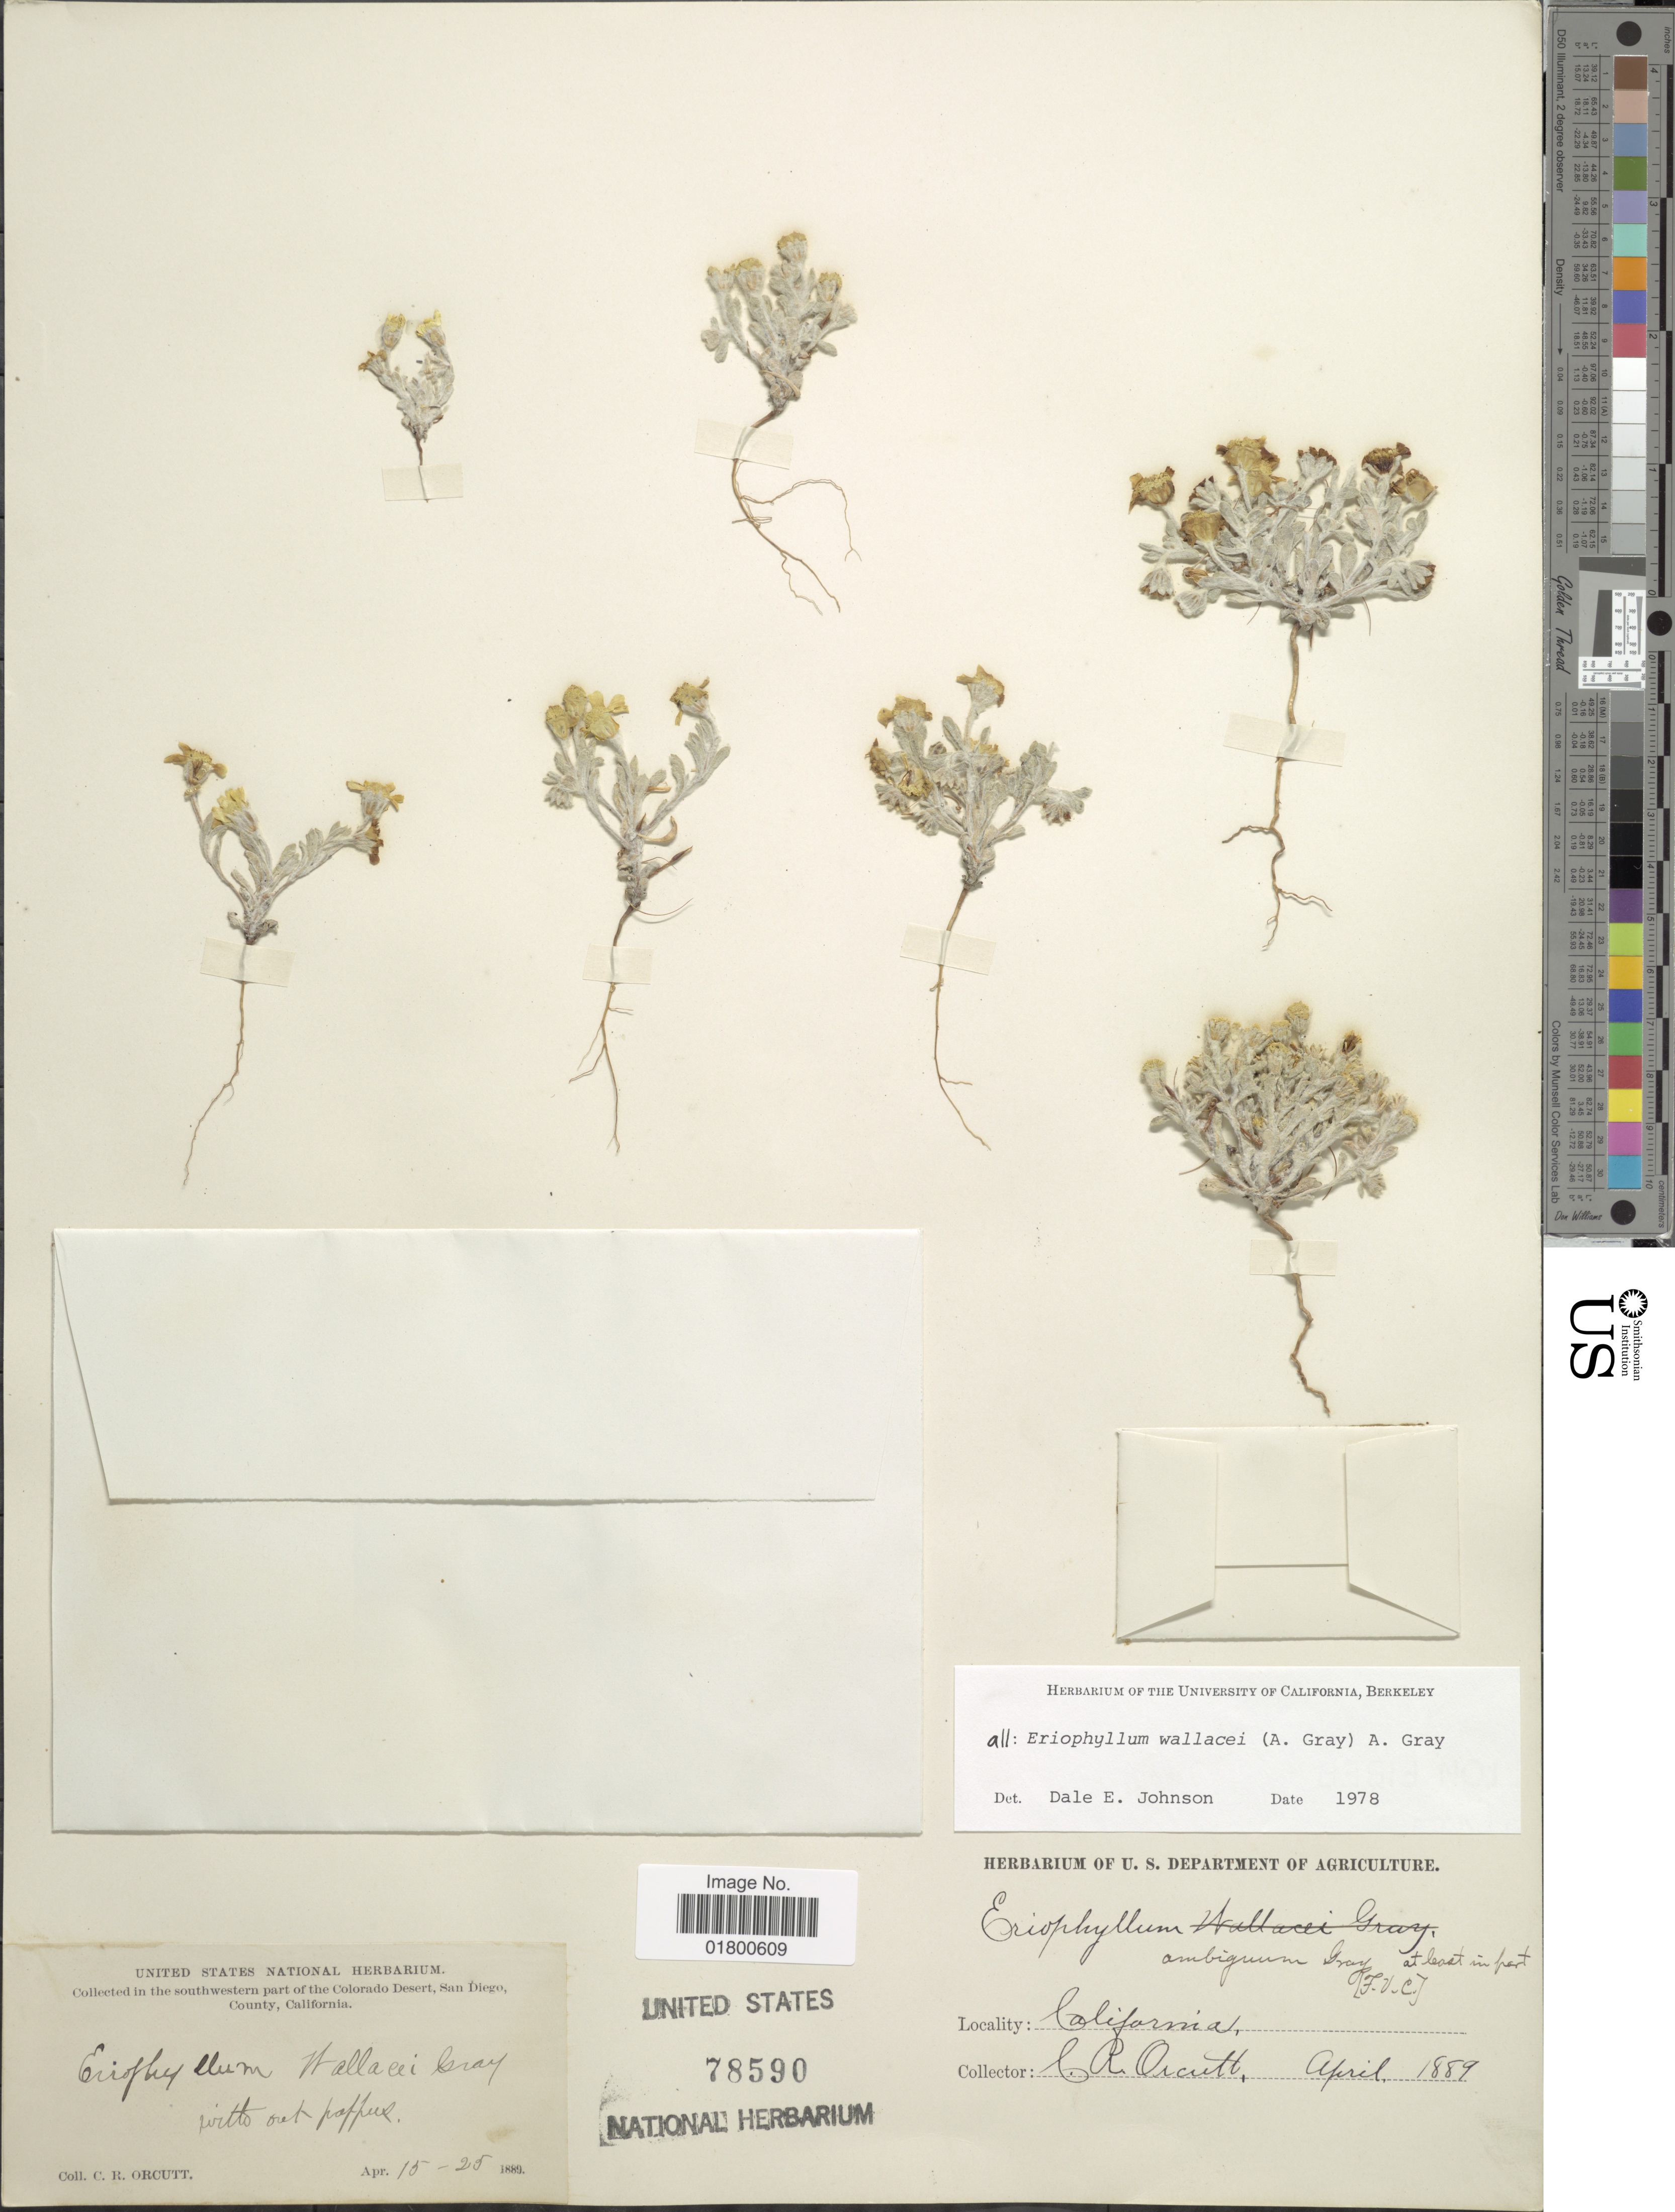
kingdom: Plantae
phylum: Tracheophyta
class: Magnoliopsida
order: Asterales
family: Asteraceae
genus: Eriophyllum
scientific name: Eriophyllum wallacei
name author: (A. Gray) A. Gray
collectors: C. R. Orcutt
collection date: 1889-04-15/1889-04-25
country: United States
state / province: California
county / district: San Diego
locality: In the southwestern part of the Colorado Desert, San Diego County, California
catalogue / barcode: US 78590